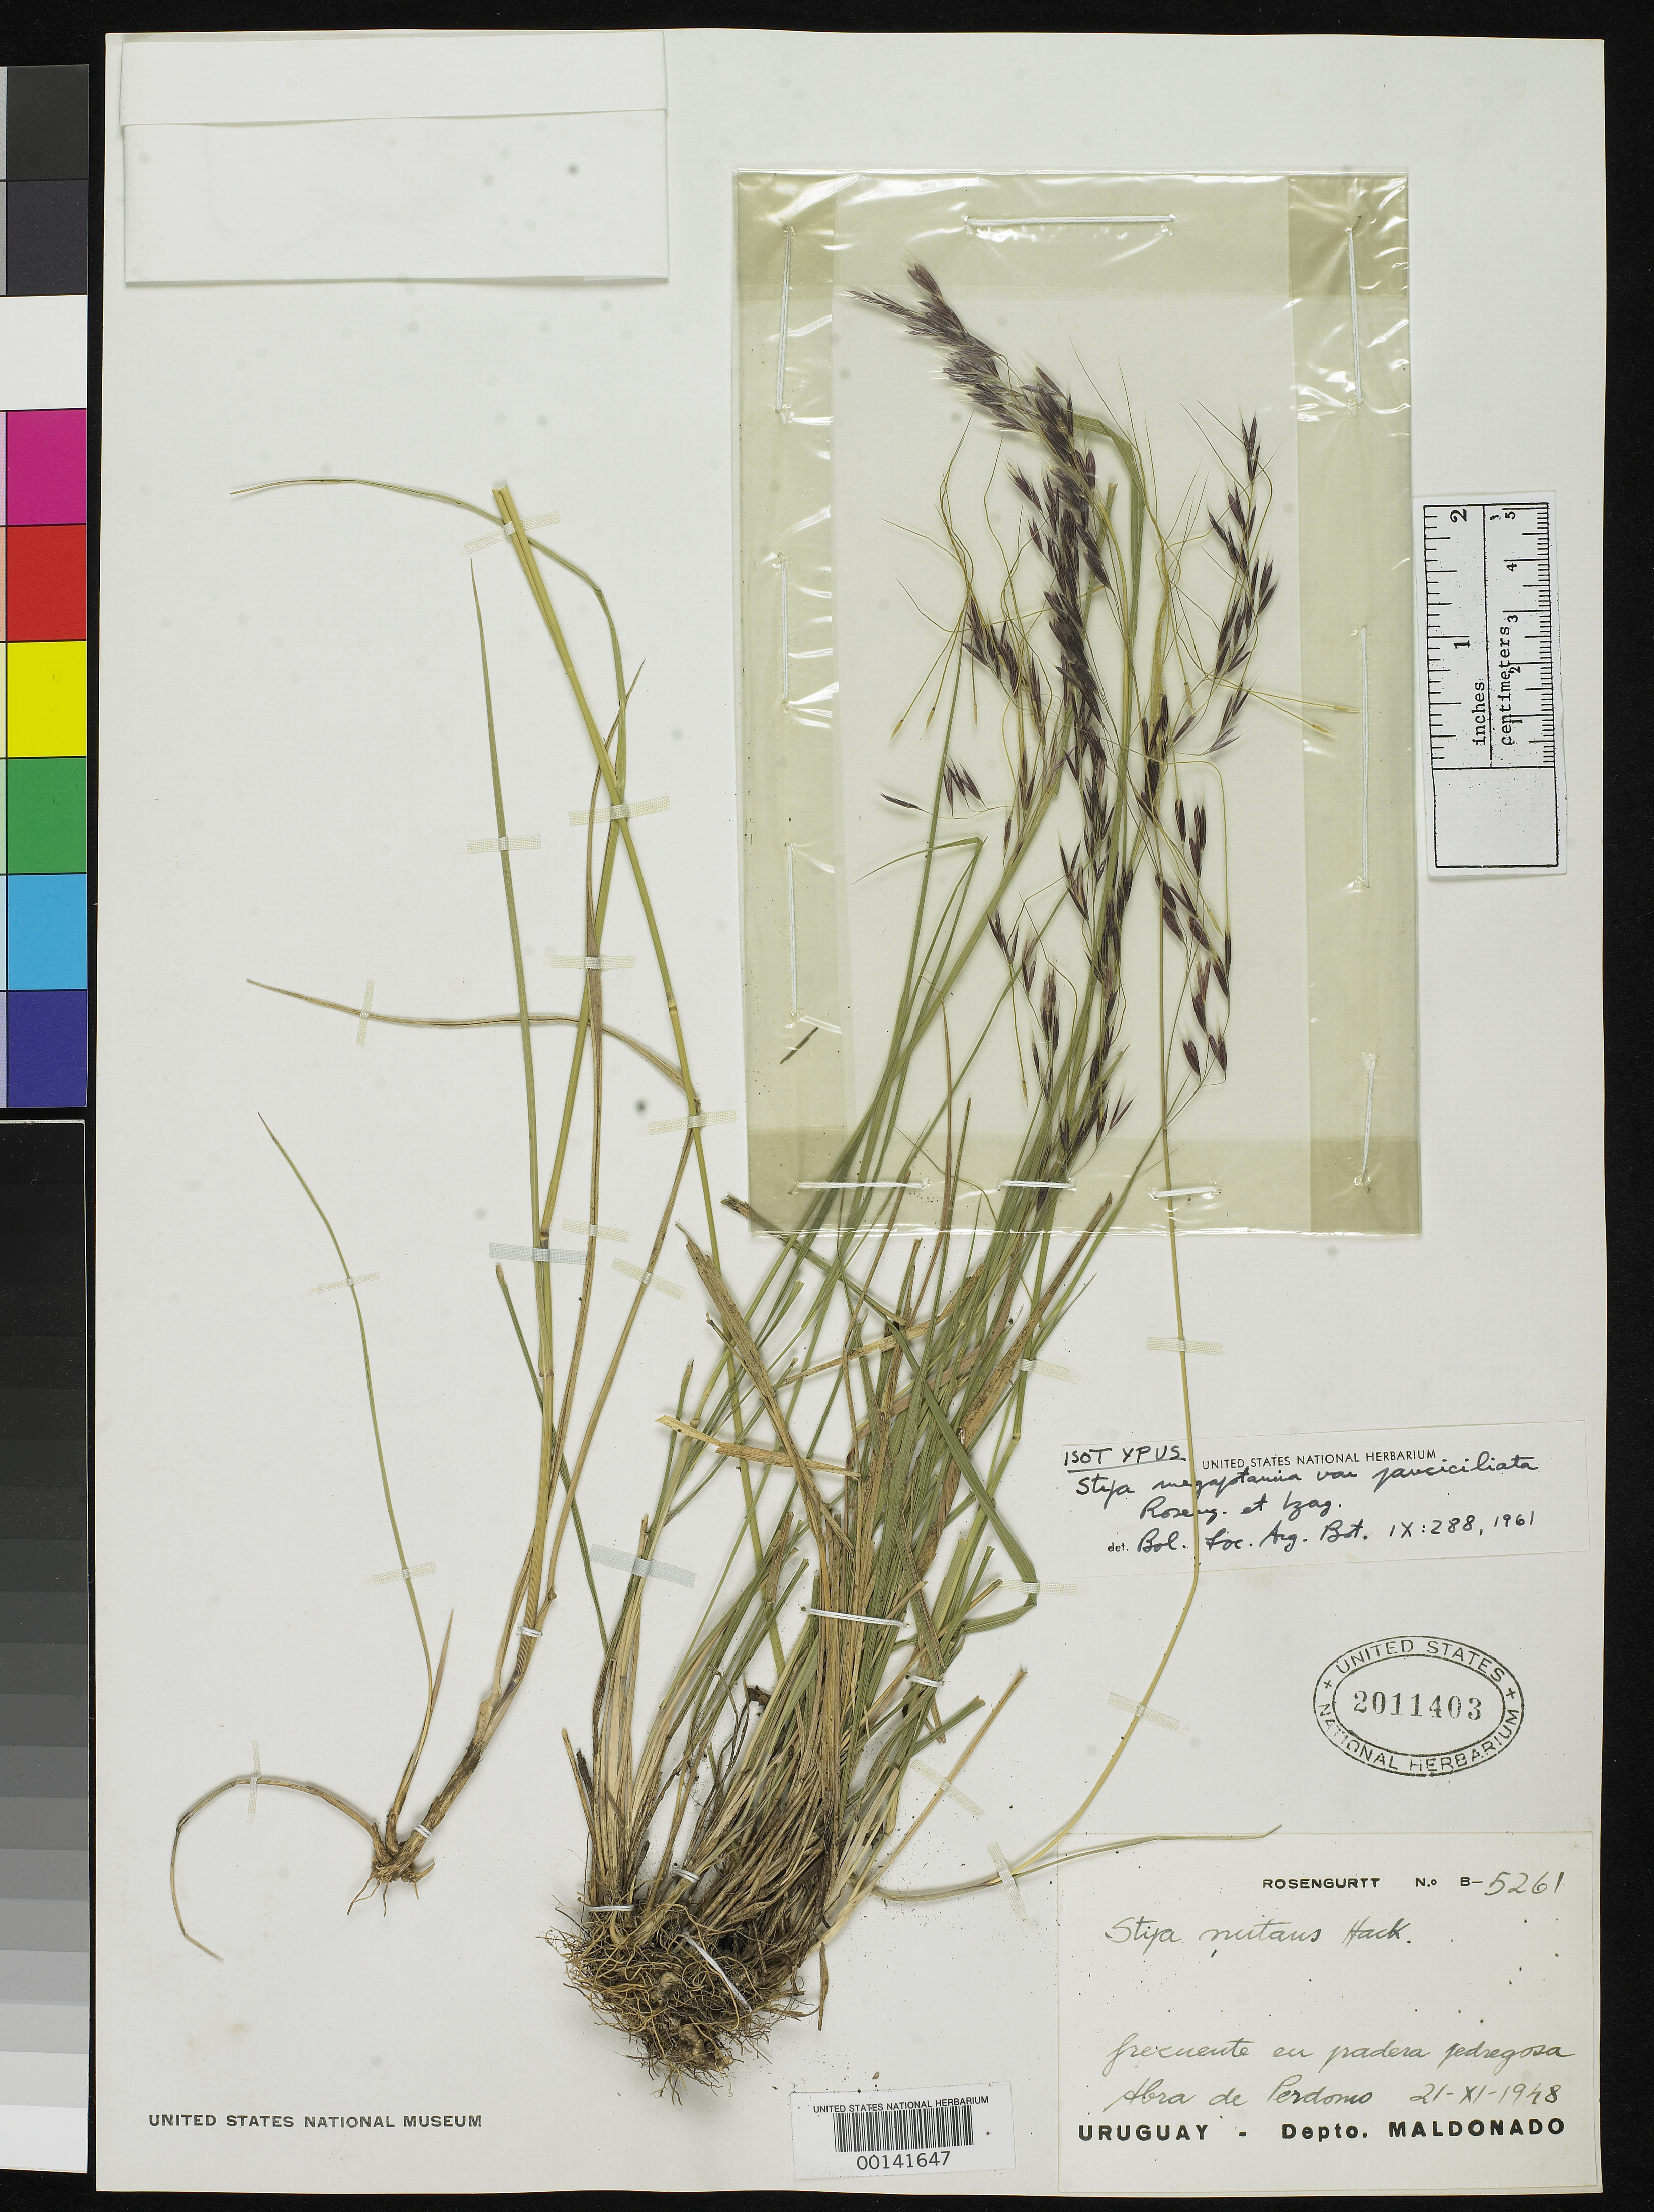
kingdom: Plantae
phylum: Tracheophyta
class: Liliopsida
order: Poales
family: Poaceae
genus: Stipa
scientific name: Stipa megapotamia var. pauciciliata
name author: Roseng. & Izag.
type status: Isotype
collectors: B. Rosengurtt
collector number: B 5260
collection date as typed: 21 Nov 1948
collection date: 1948-11-21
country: Uruguay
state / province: Maldonado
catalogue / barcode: US 2011403